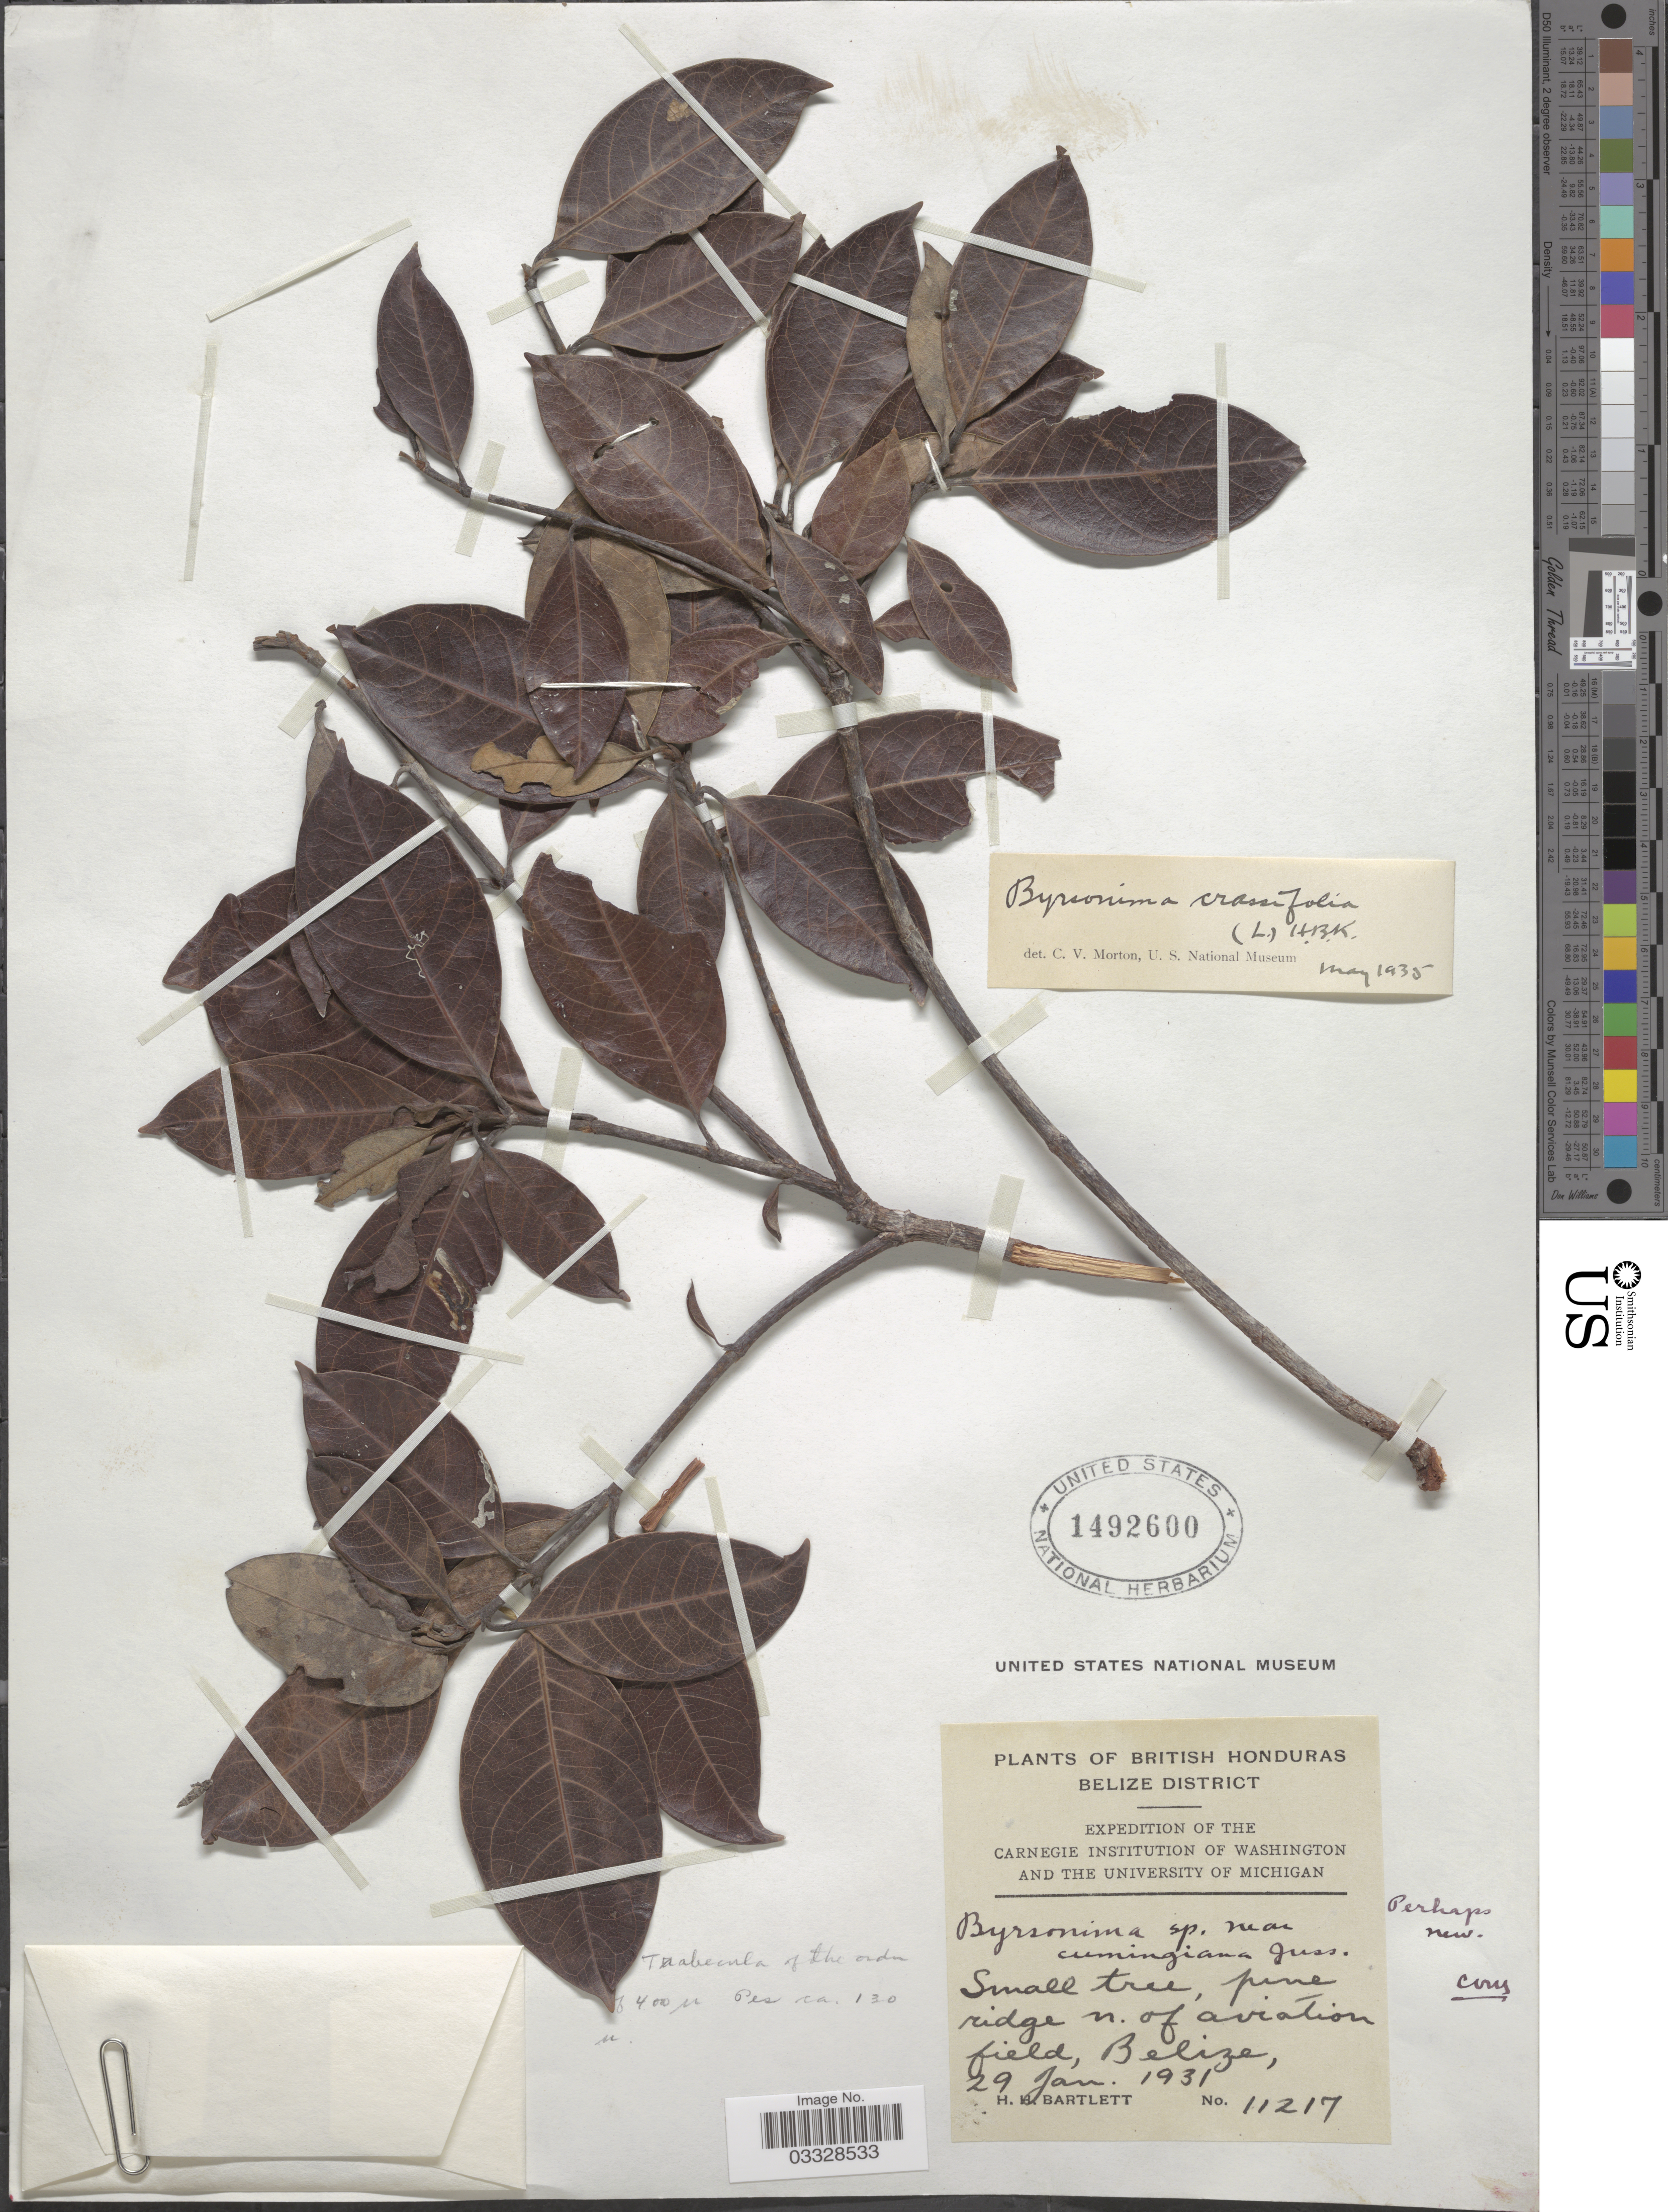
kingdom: Plantae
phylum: Tracheophyta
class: Magnoliopsida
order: Malpighiales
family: Malpighiaceae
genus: Byrsonima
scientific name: Byrsonima crassifolia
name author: (L.) Kunth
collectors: H. H. Bartlett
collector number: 11217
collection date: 1931-01-29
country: Belize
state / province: Belize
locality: British Honduras. Belize District. ridge n. of aviation field, Belize.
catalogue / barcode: US 1492600